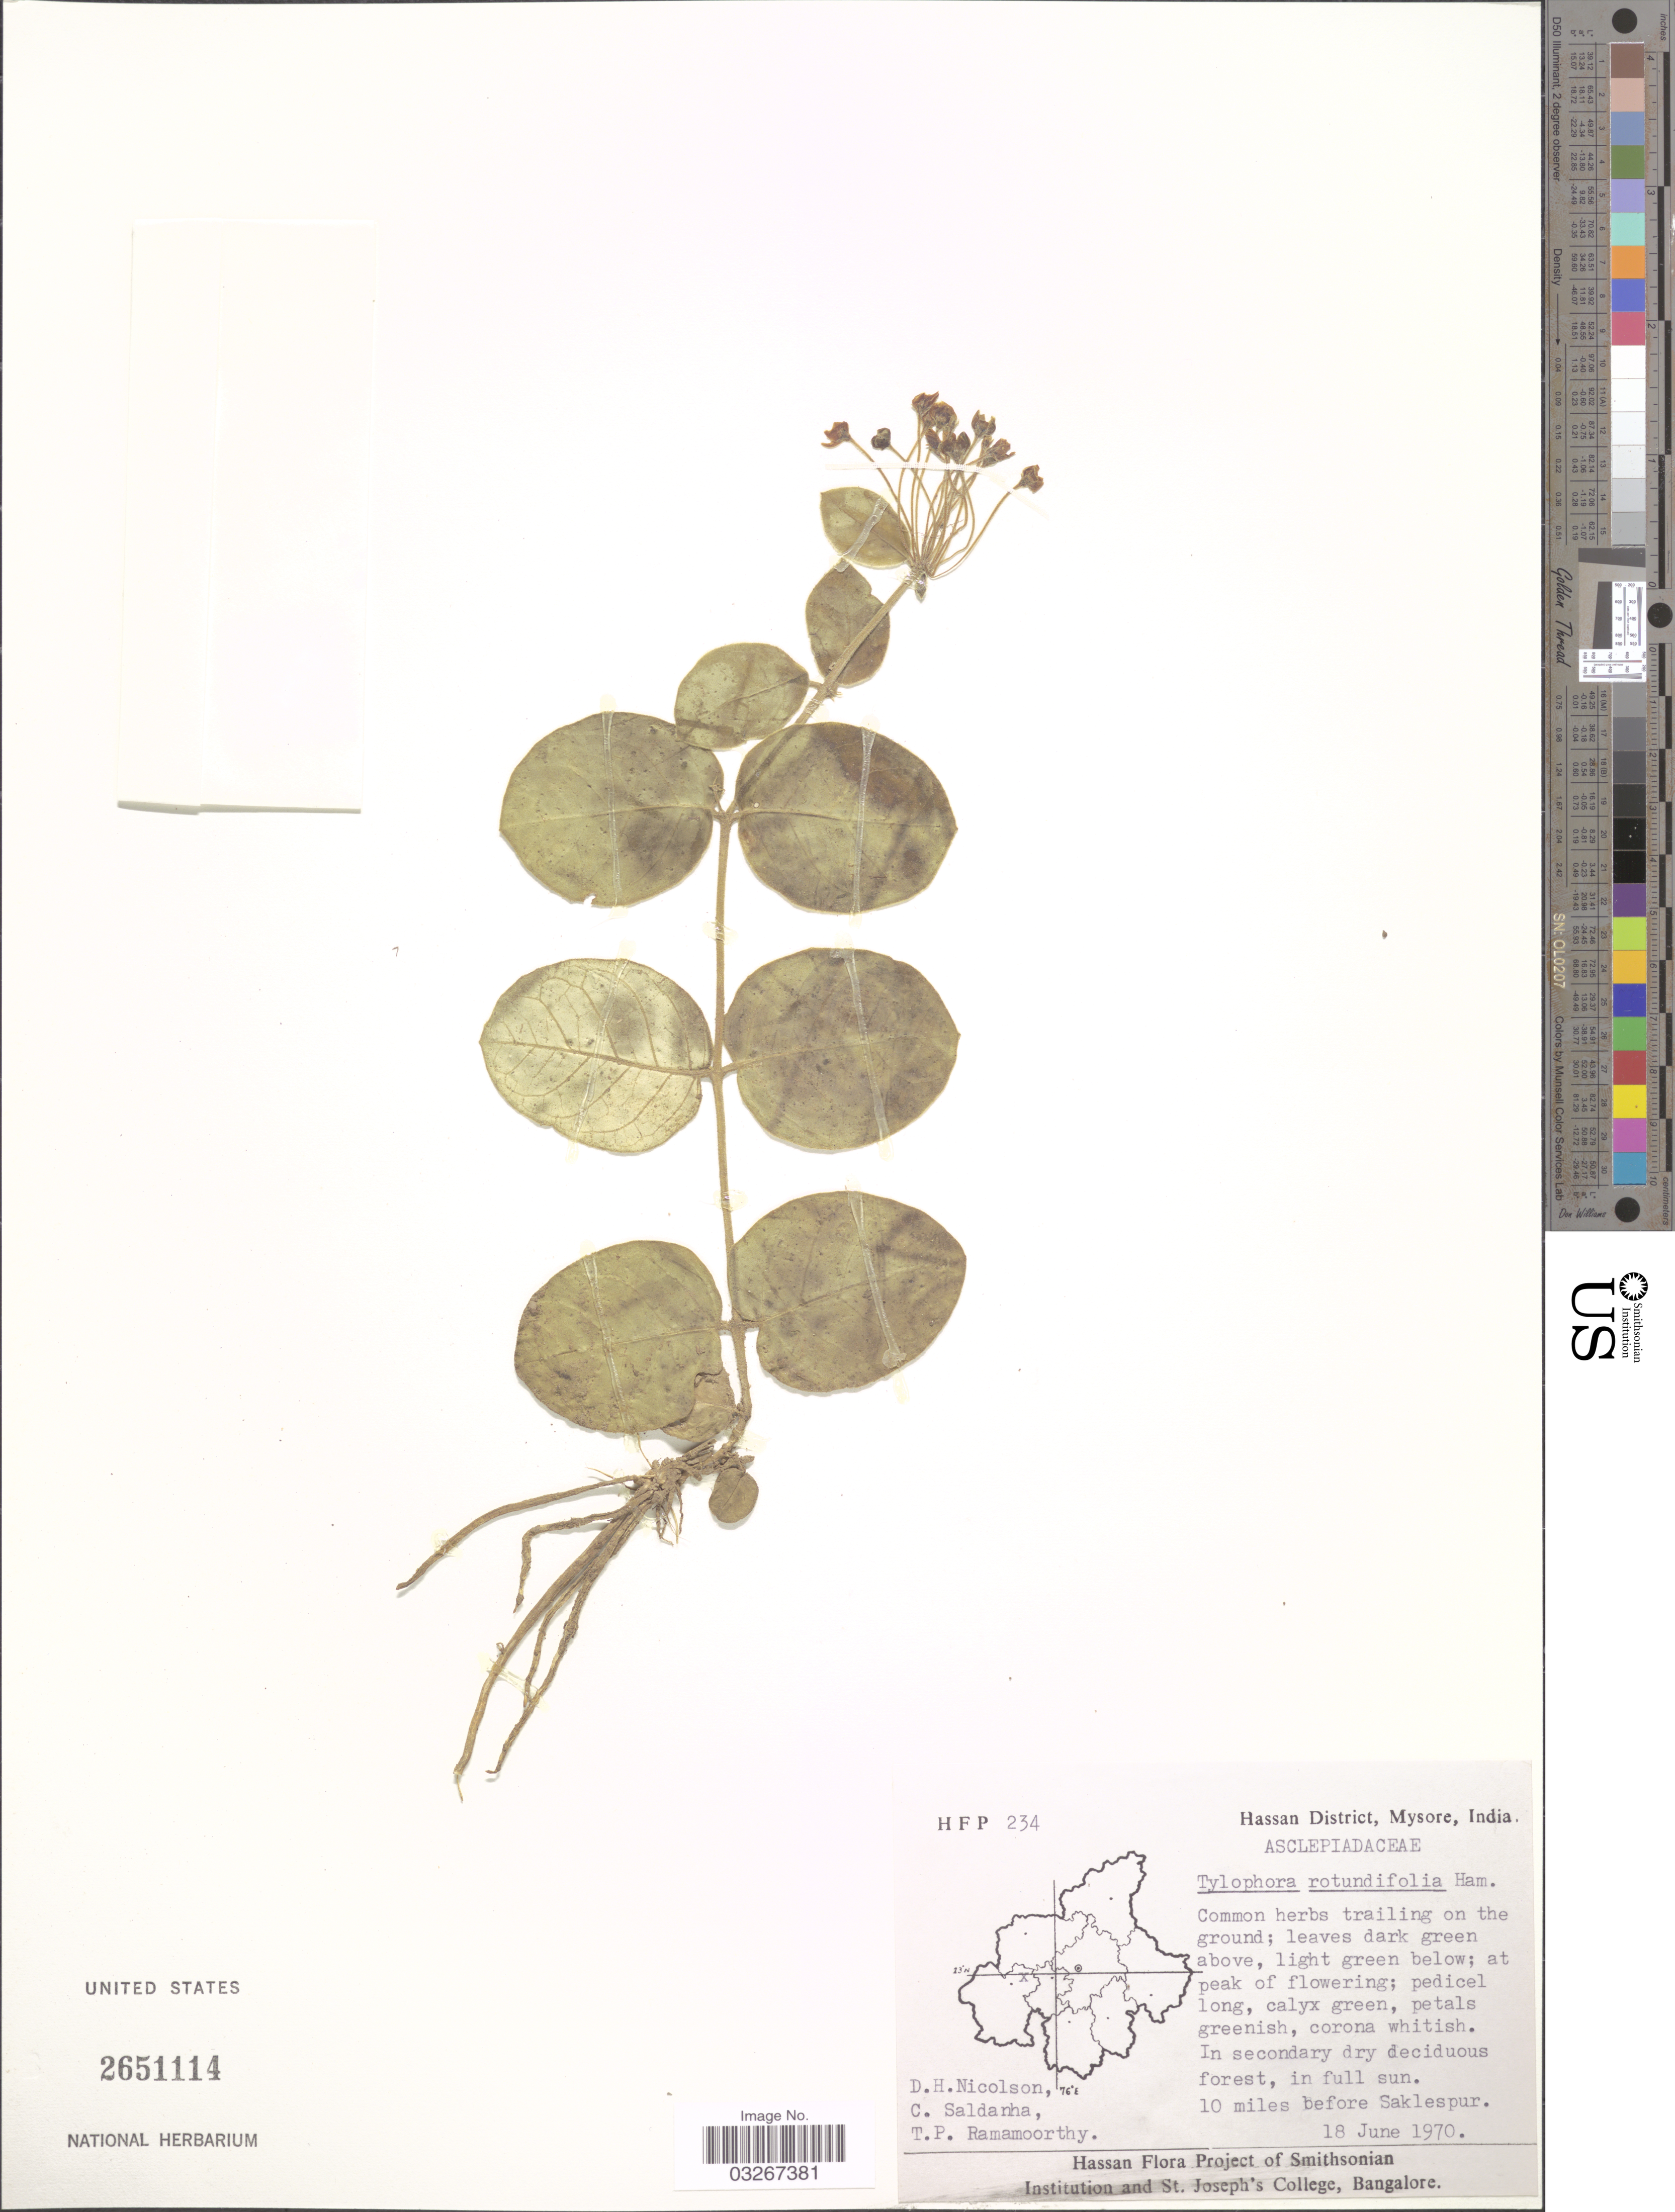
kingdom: Plantae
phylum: Tracheophyta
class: Magnoliopsida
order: Gentianales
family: Apocynaceae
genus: Tylophora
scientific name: Tylophora rotundifolia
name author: Buch.-Ham. ex Wight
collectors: D. H. Nicolson, C. Saldanha & T. P. Ramamoorthy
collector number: H F P 234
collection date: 1970-06-18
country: India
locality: Hassan District, Mysore. 10 miles before Saklespur.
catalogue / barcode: US 2651114